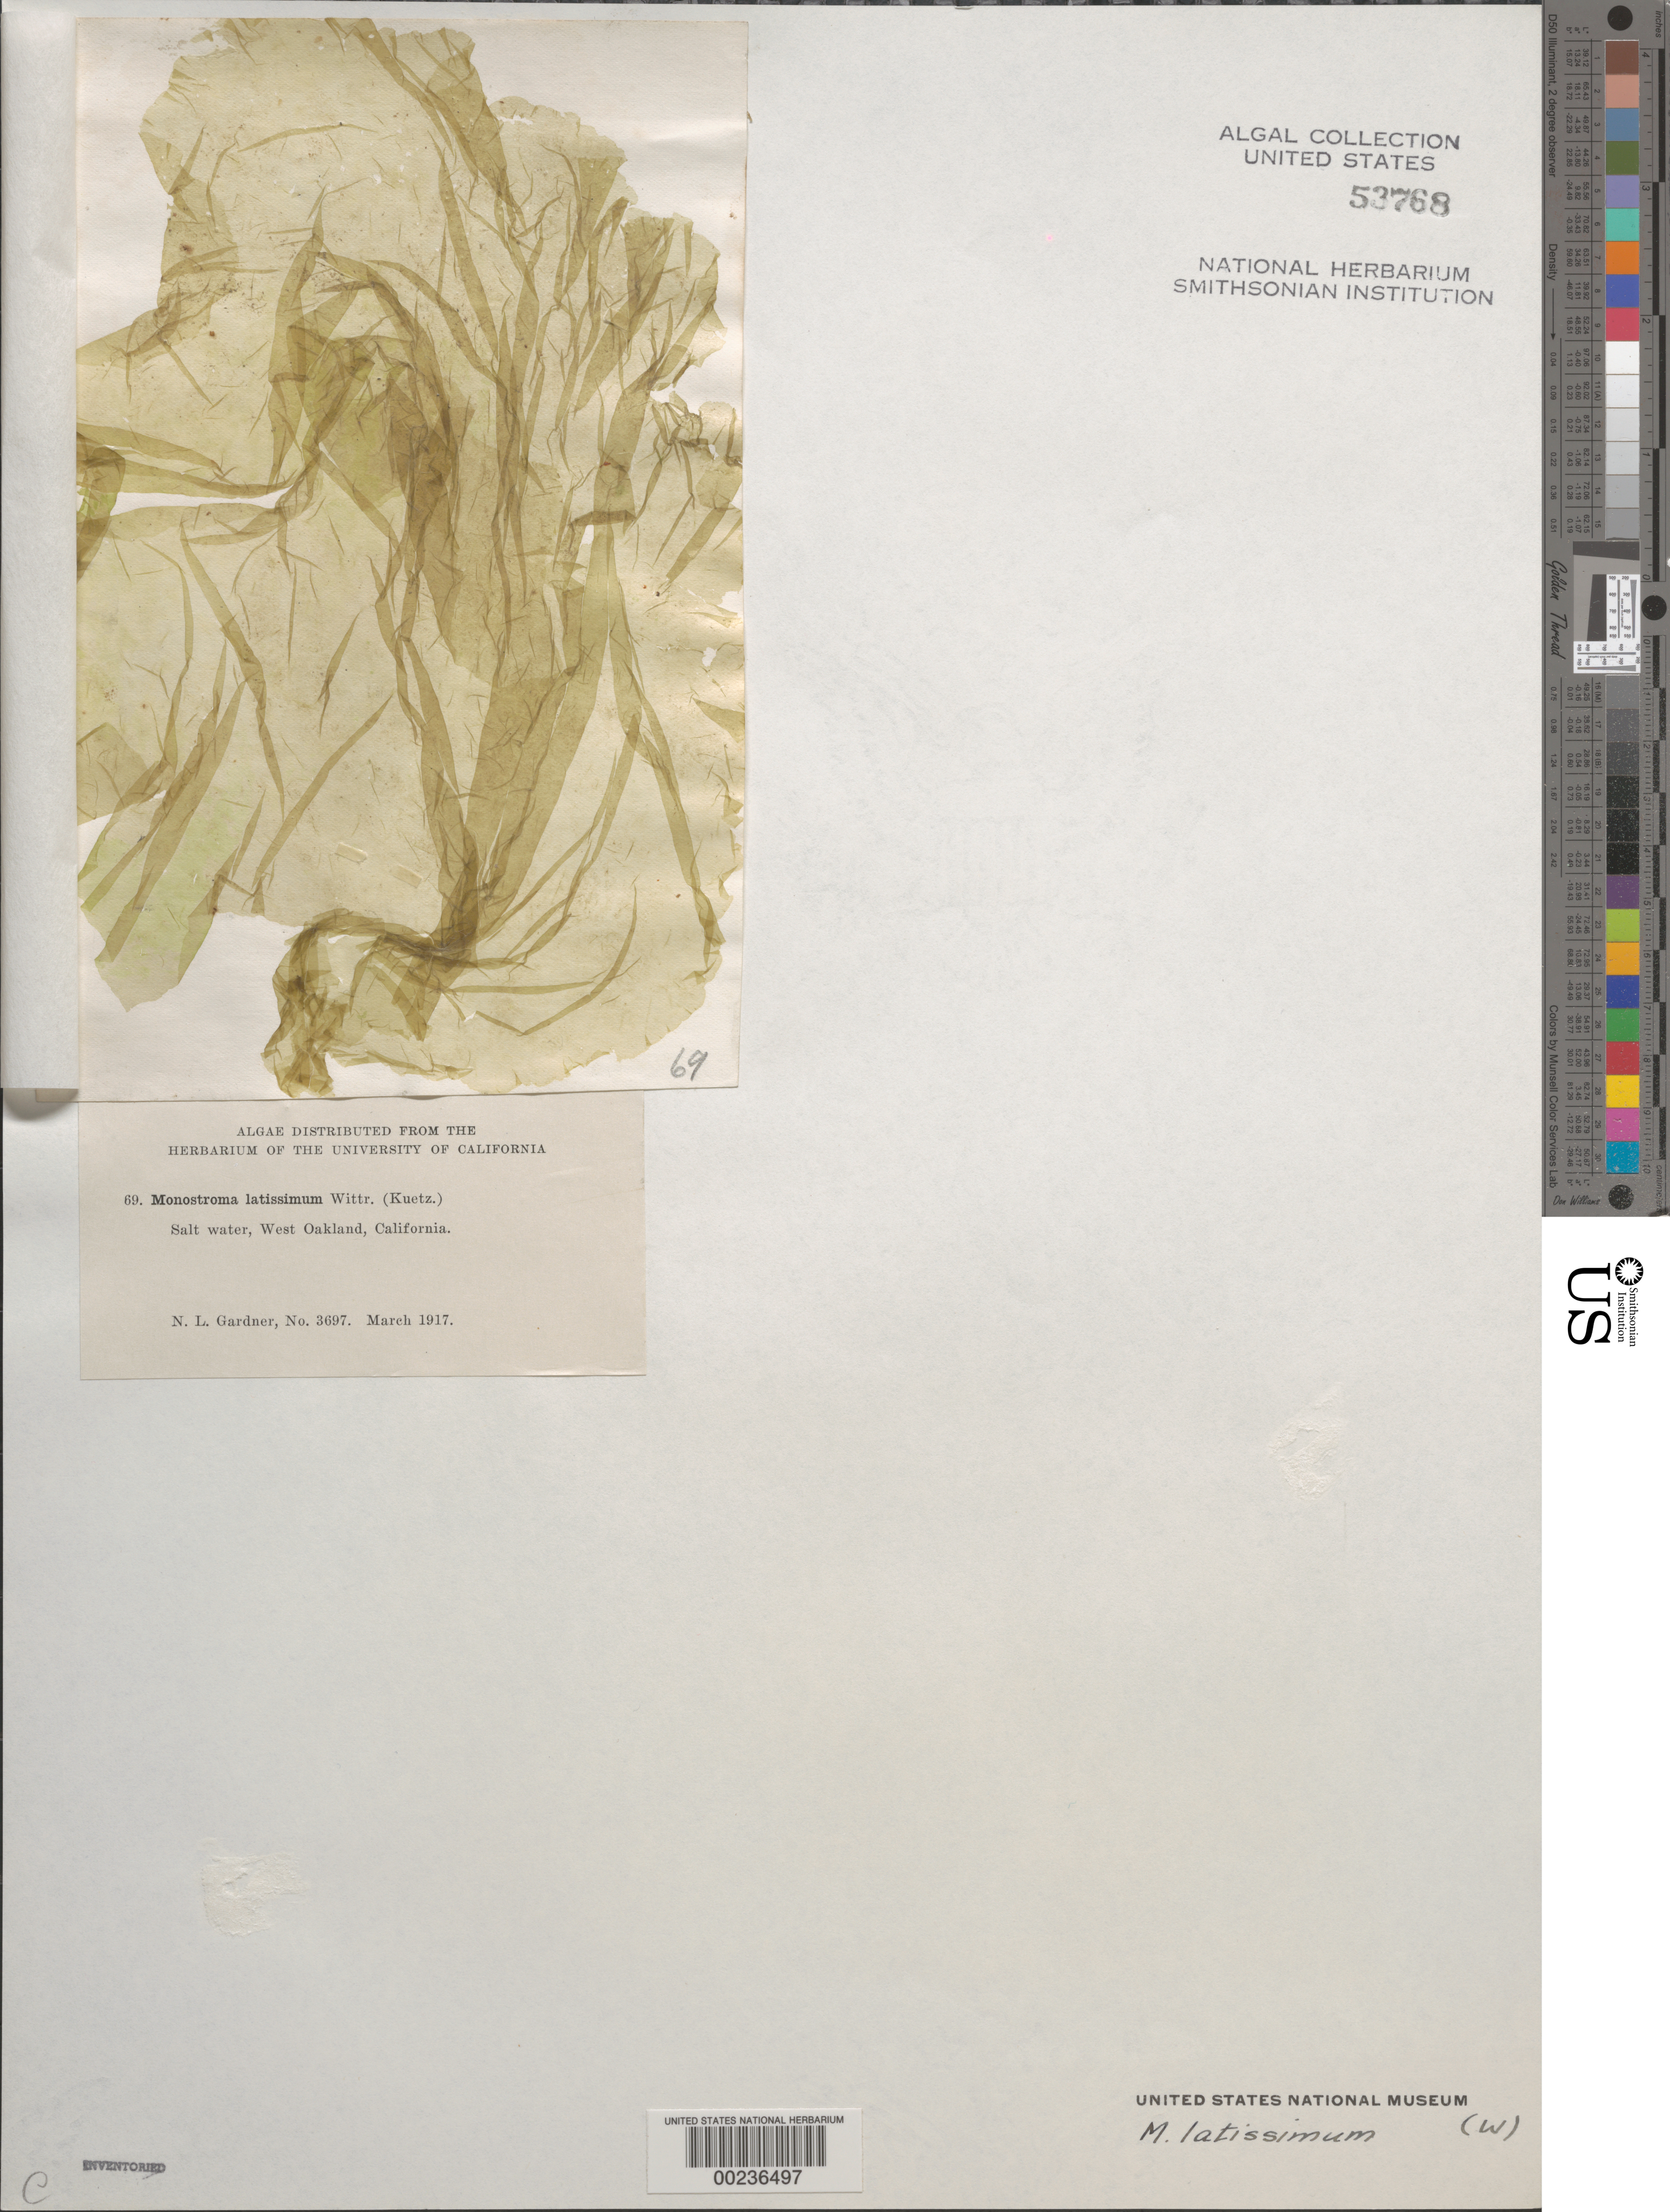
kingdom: Plantae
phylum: Chlorophyta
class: Ulvophyceae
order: Ulvales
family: Monostromataceae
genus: Monostroma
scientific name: Monostroma latissimum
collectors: N. Gardner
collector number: NLG 3697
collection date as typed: Mar 1917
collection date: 1917-03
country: United States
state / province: California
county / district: Alameda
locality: West Oakland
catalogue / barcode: US 53768